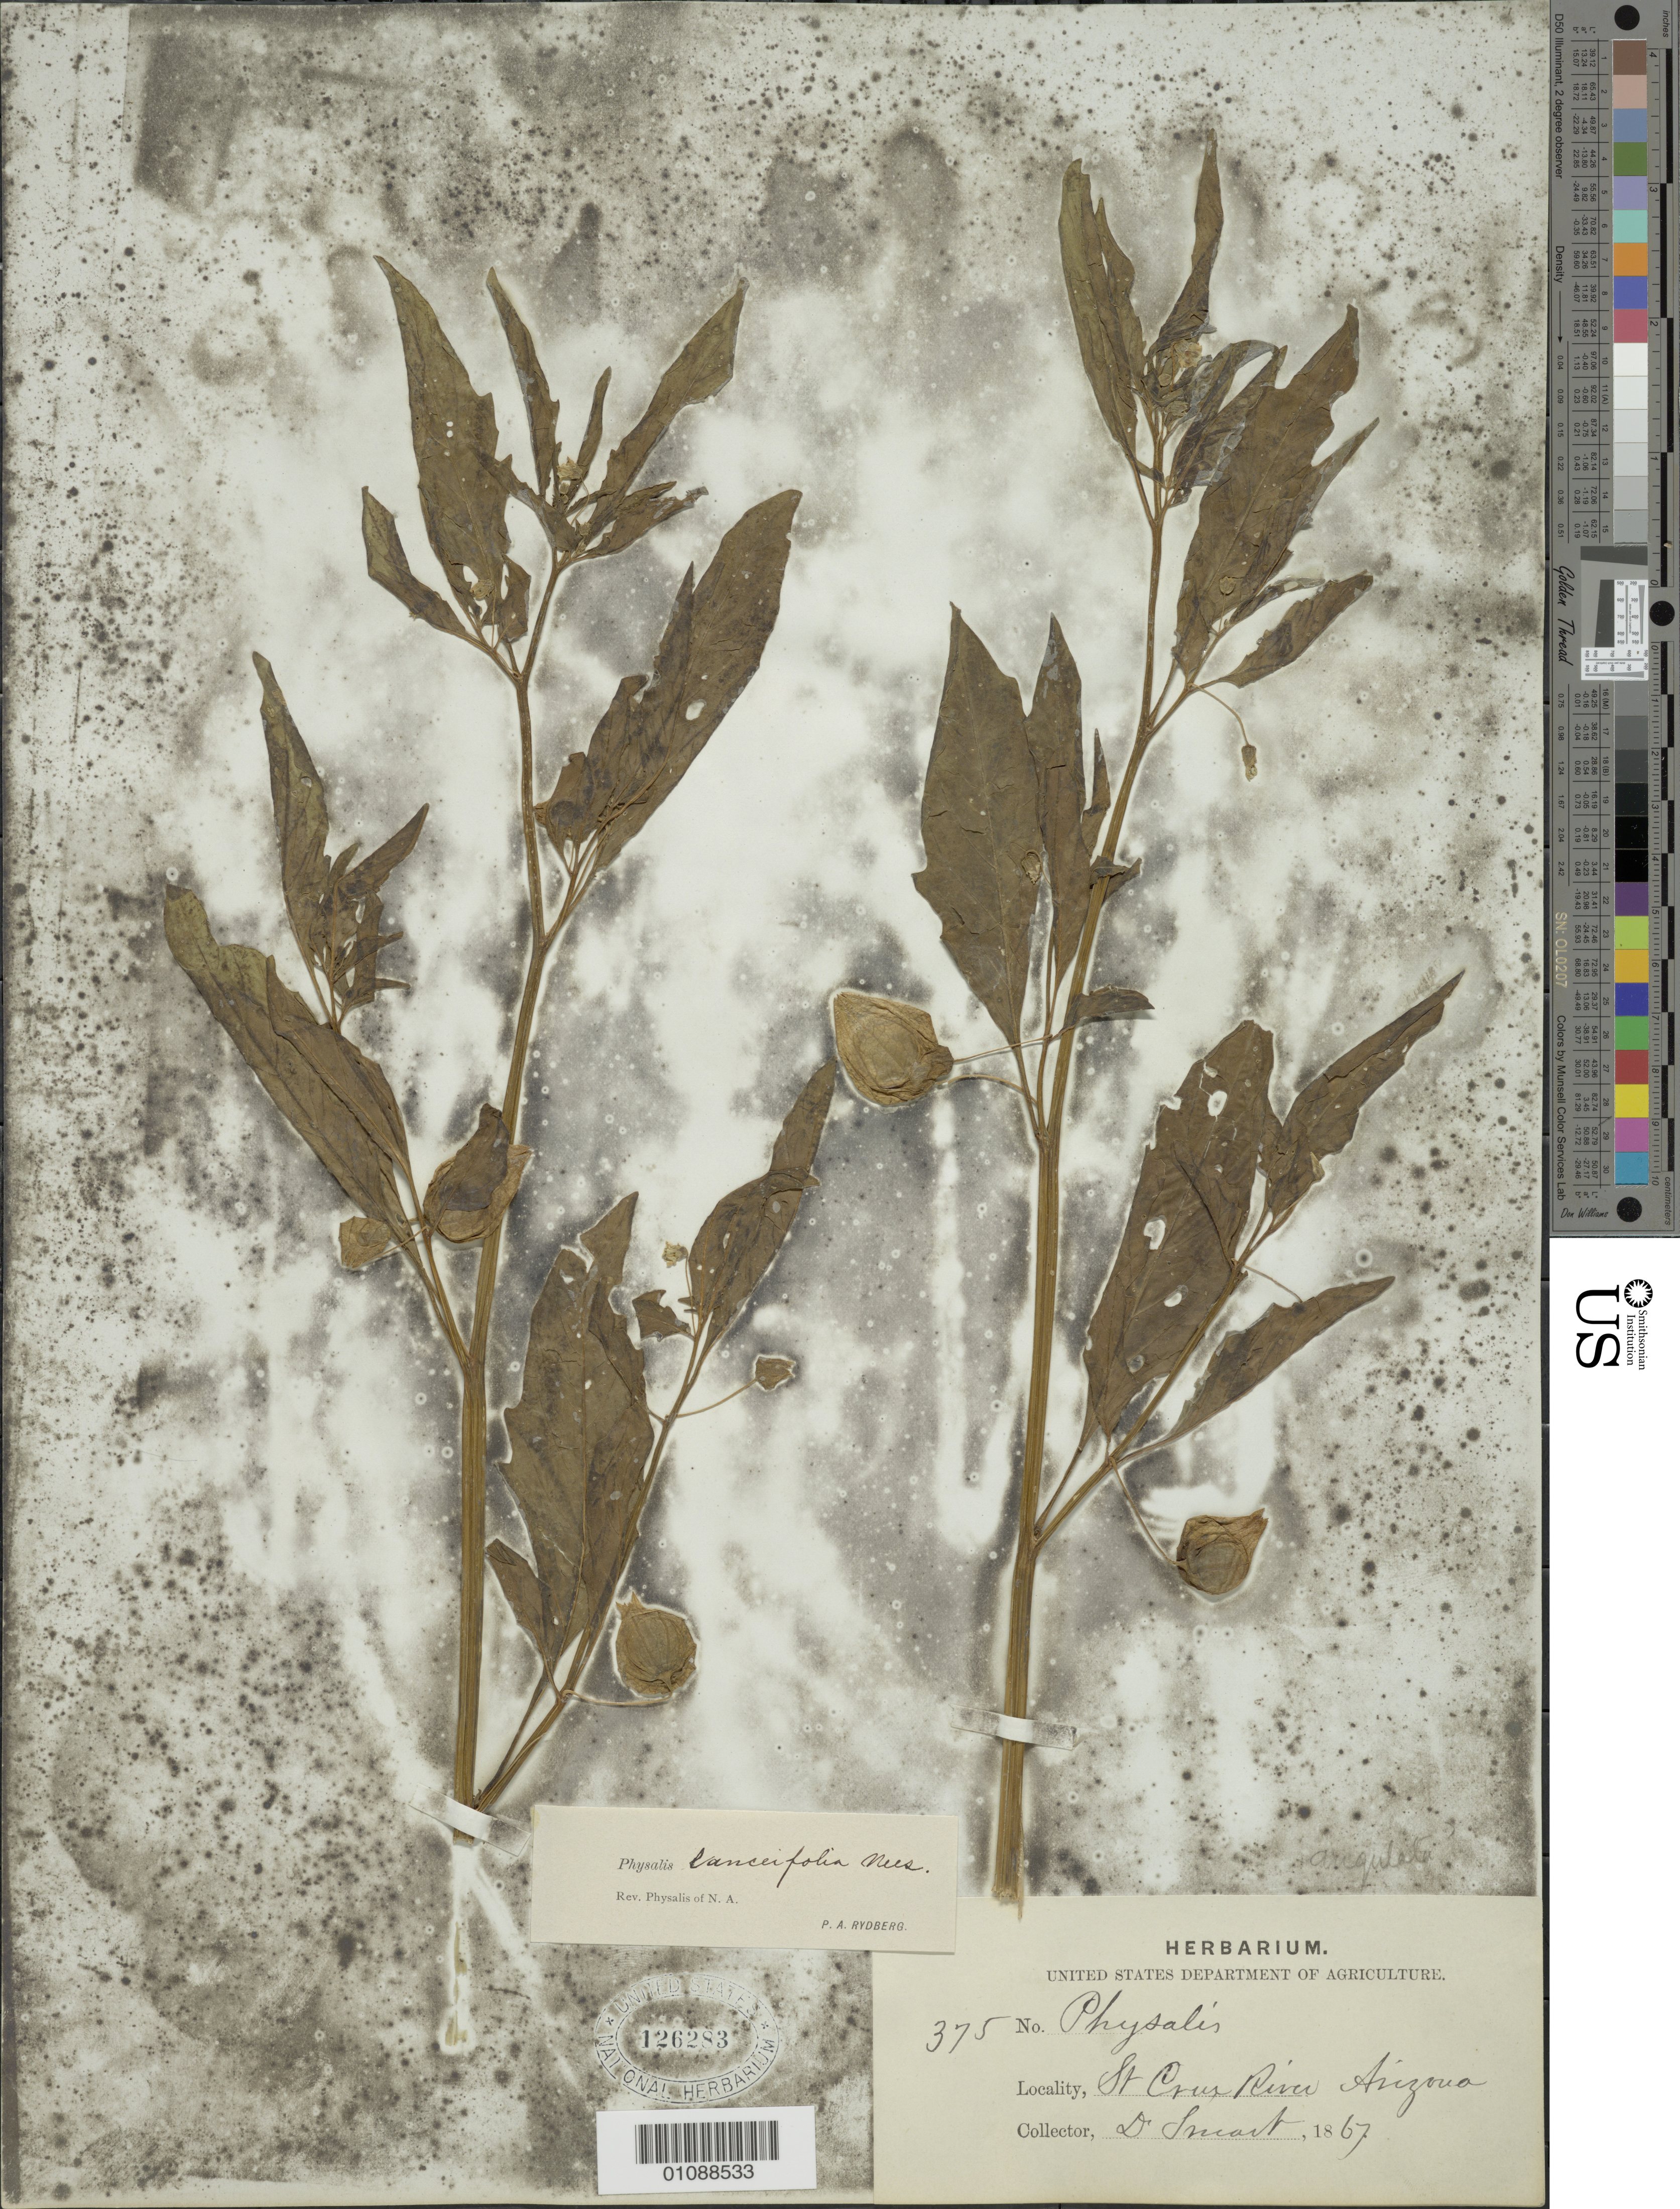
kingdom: Plantae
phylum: Tracheophyta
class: Magnoliopsida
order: Solanales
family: Solanaceae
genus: Physalis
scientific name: Physalis lanceifolia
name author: Nees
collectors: -. Smart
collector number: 375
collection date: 1867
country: United States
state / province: Arizona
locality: St. Cruz River.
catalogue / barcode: US 126283